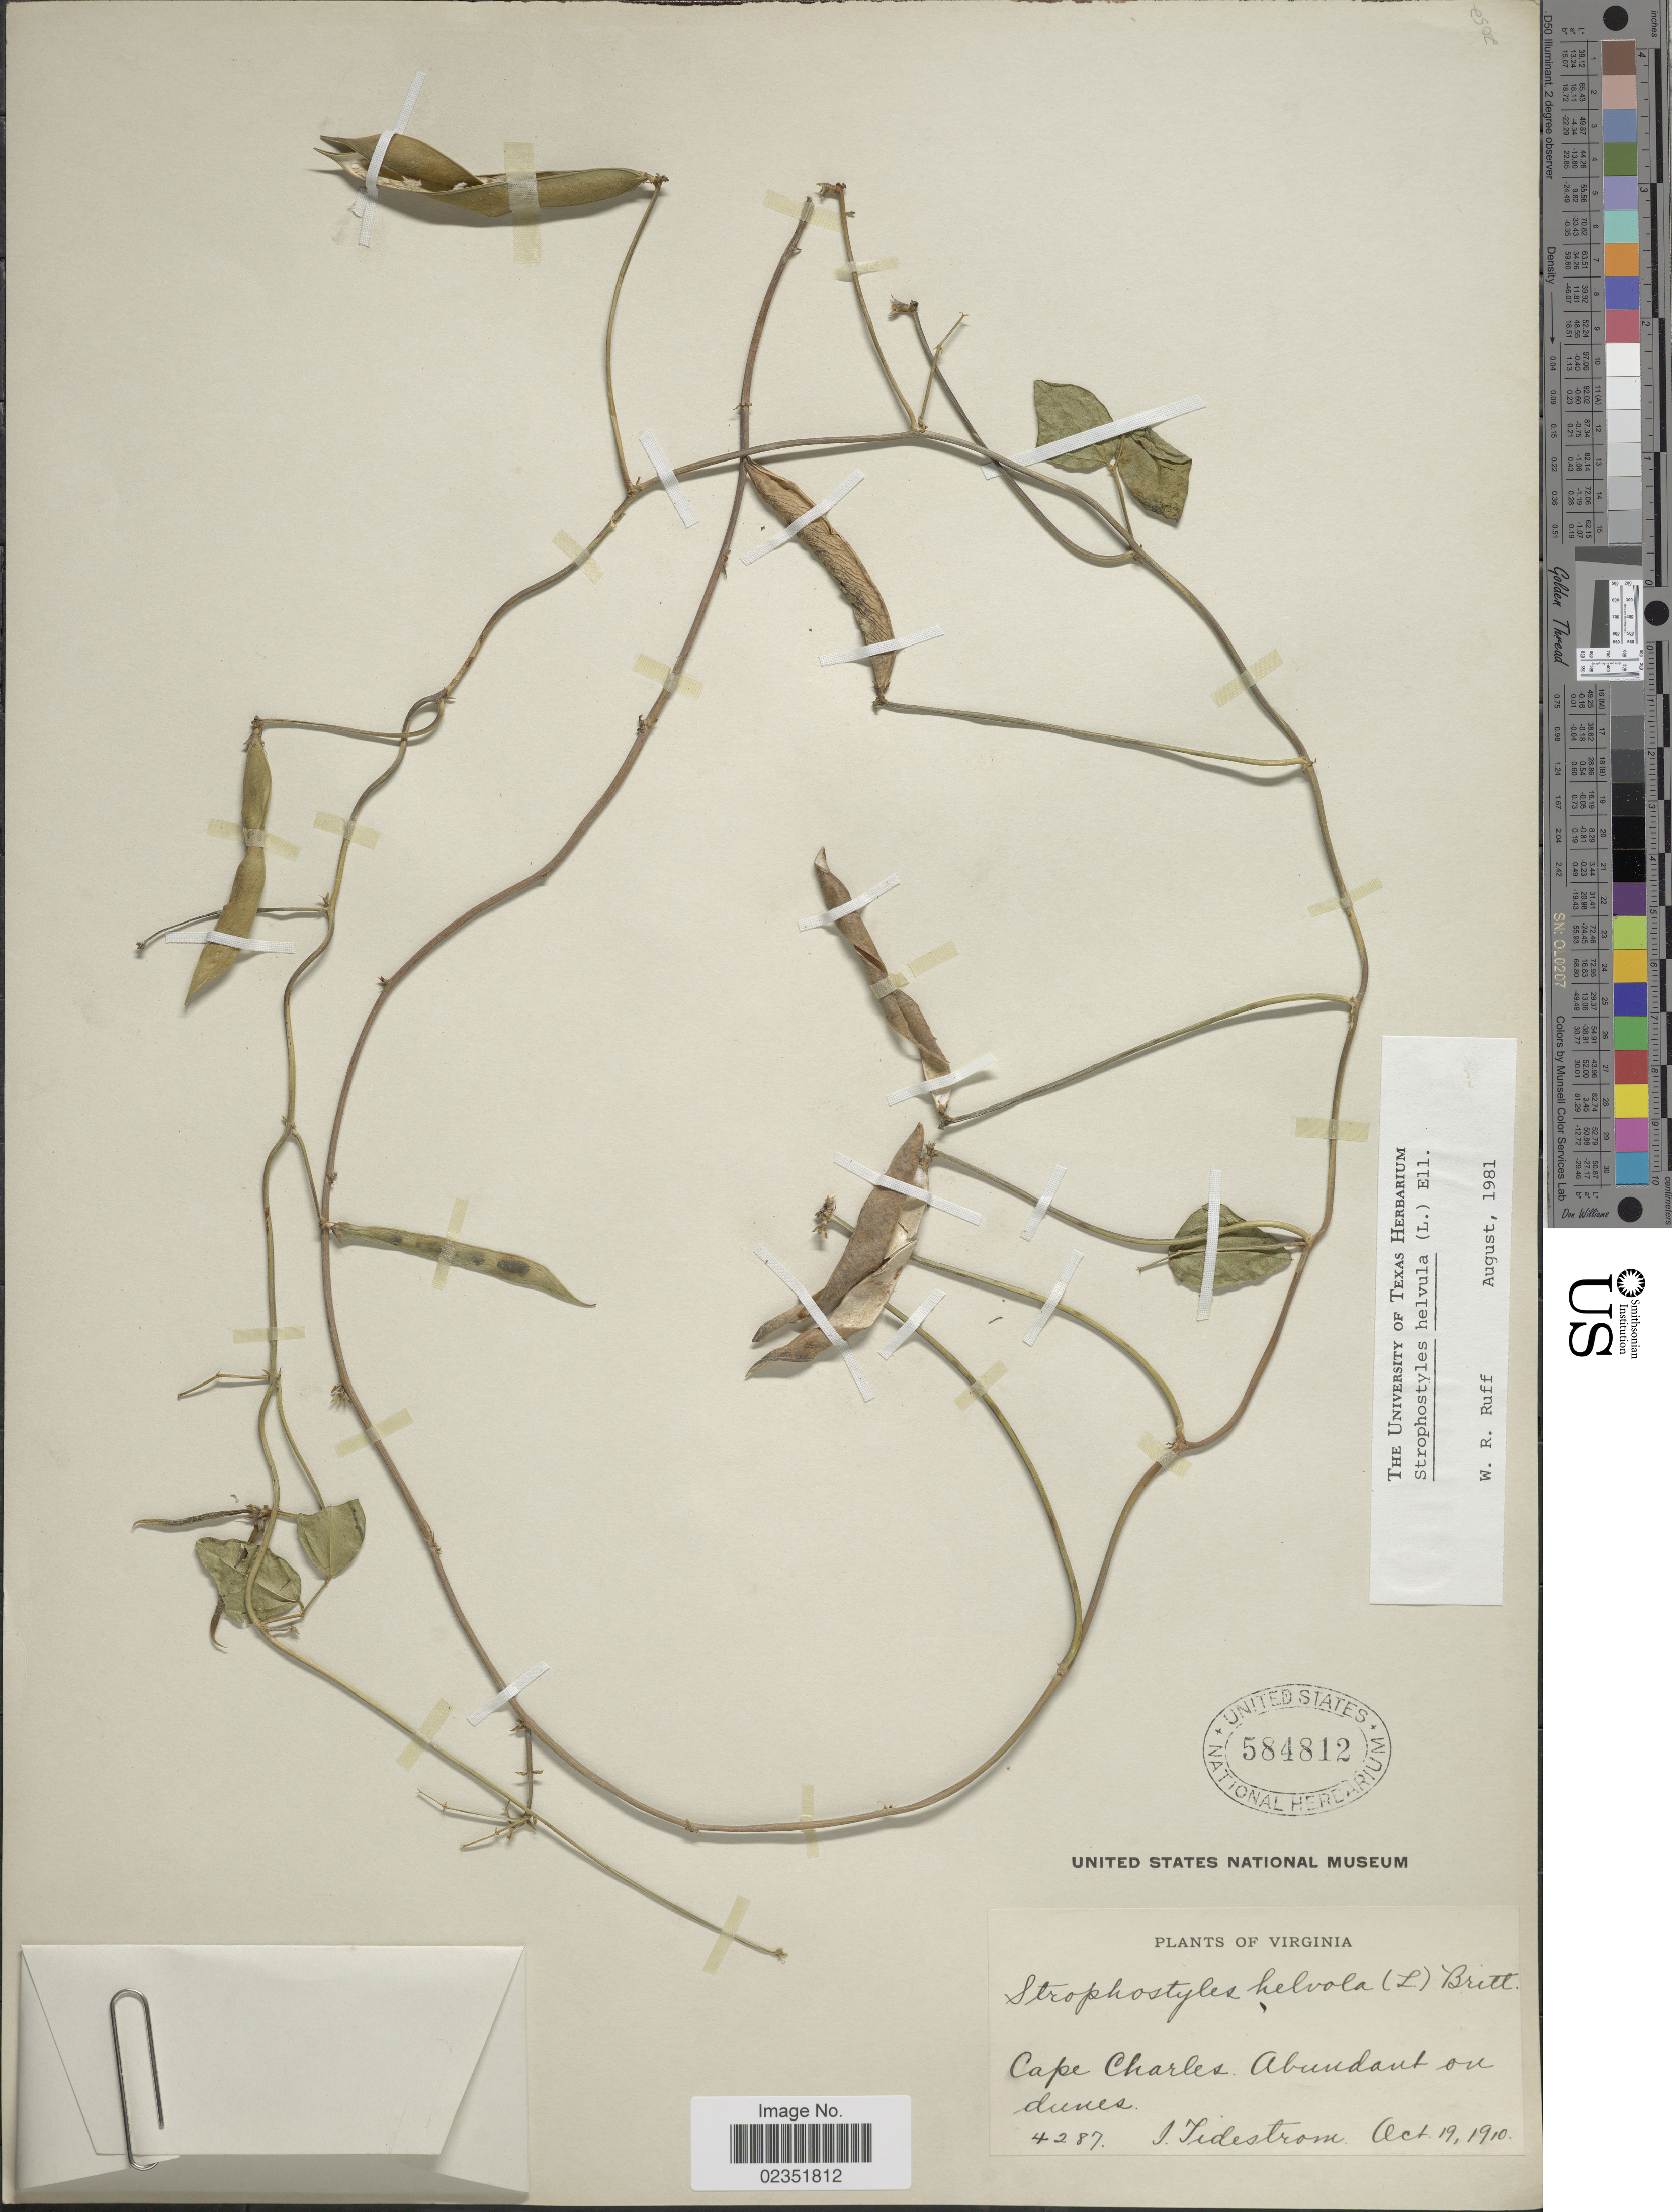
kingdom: Plantae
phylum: Tracheophyta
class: Magnoliopsida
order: Fabales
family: Fabaceae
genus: Strophostyles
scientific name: Strophostyles helvola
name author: (L.) Elliott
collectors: I. F. Tidestrom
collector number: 4287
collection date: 1910-10-19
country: United States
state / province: Virginia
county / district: Accomack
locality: Cape Charles. Abundant on dunes.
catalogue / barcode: US 584812